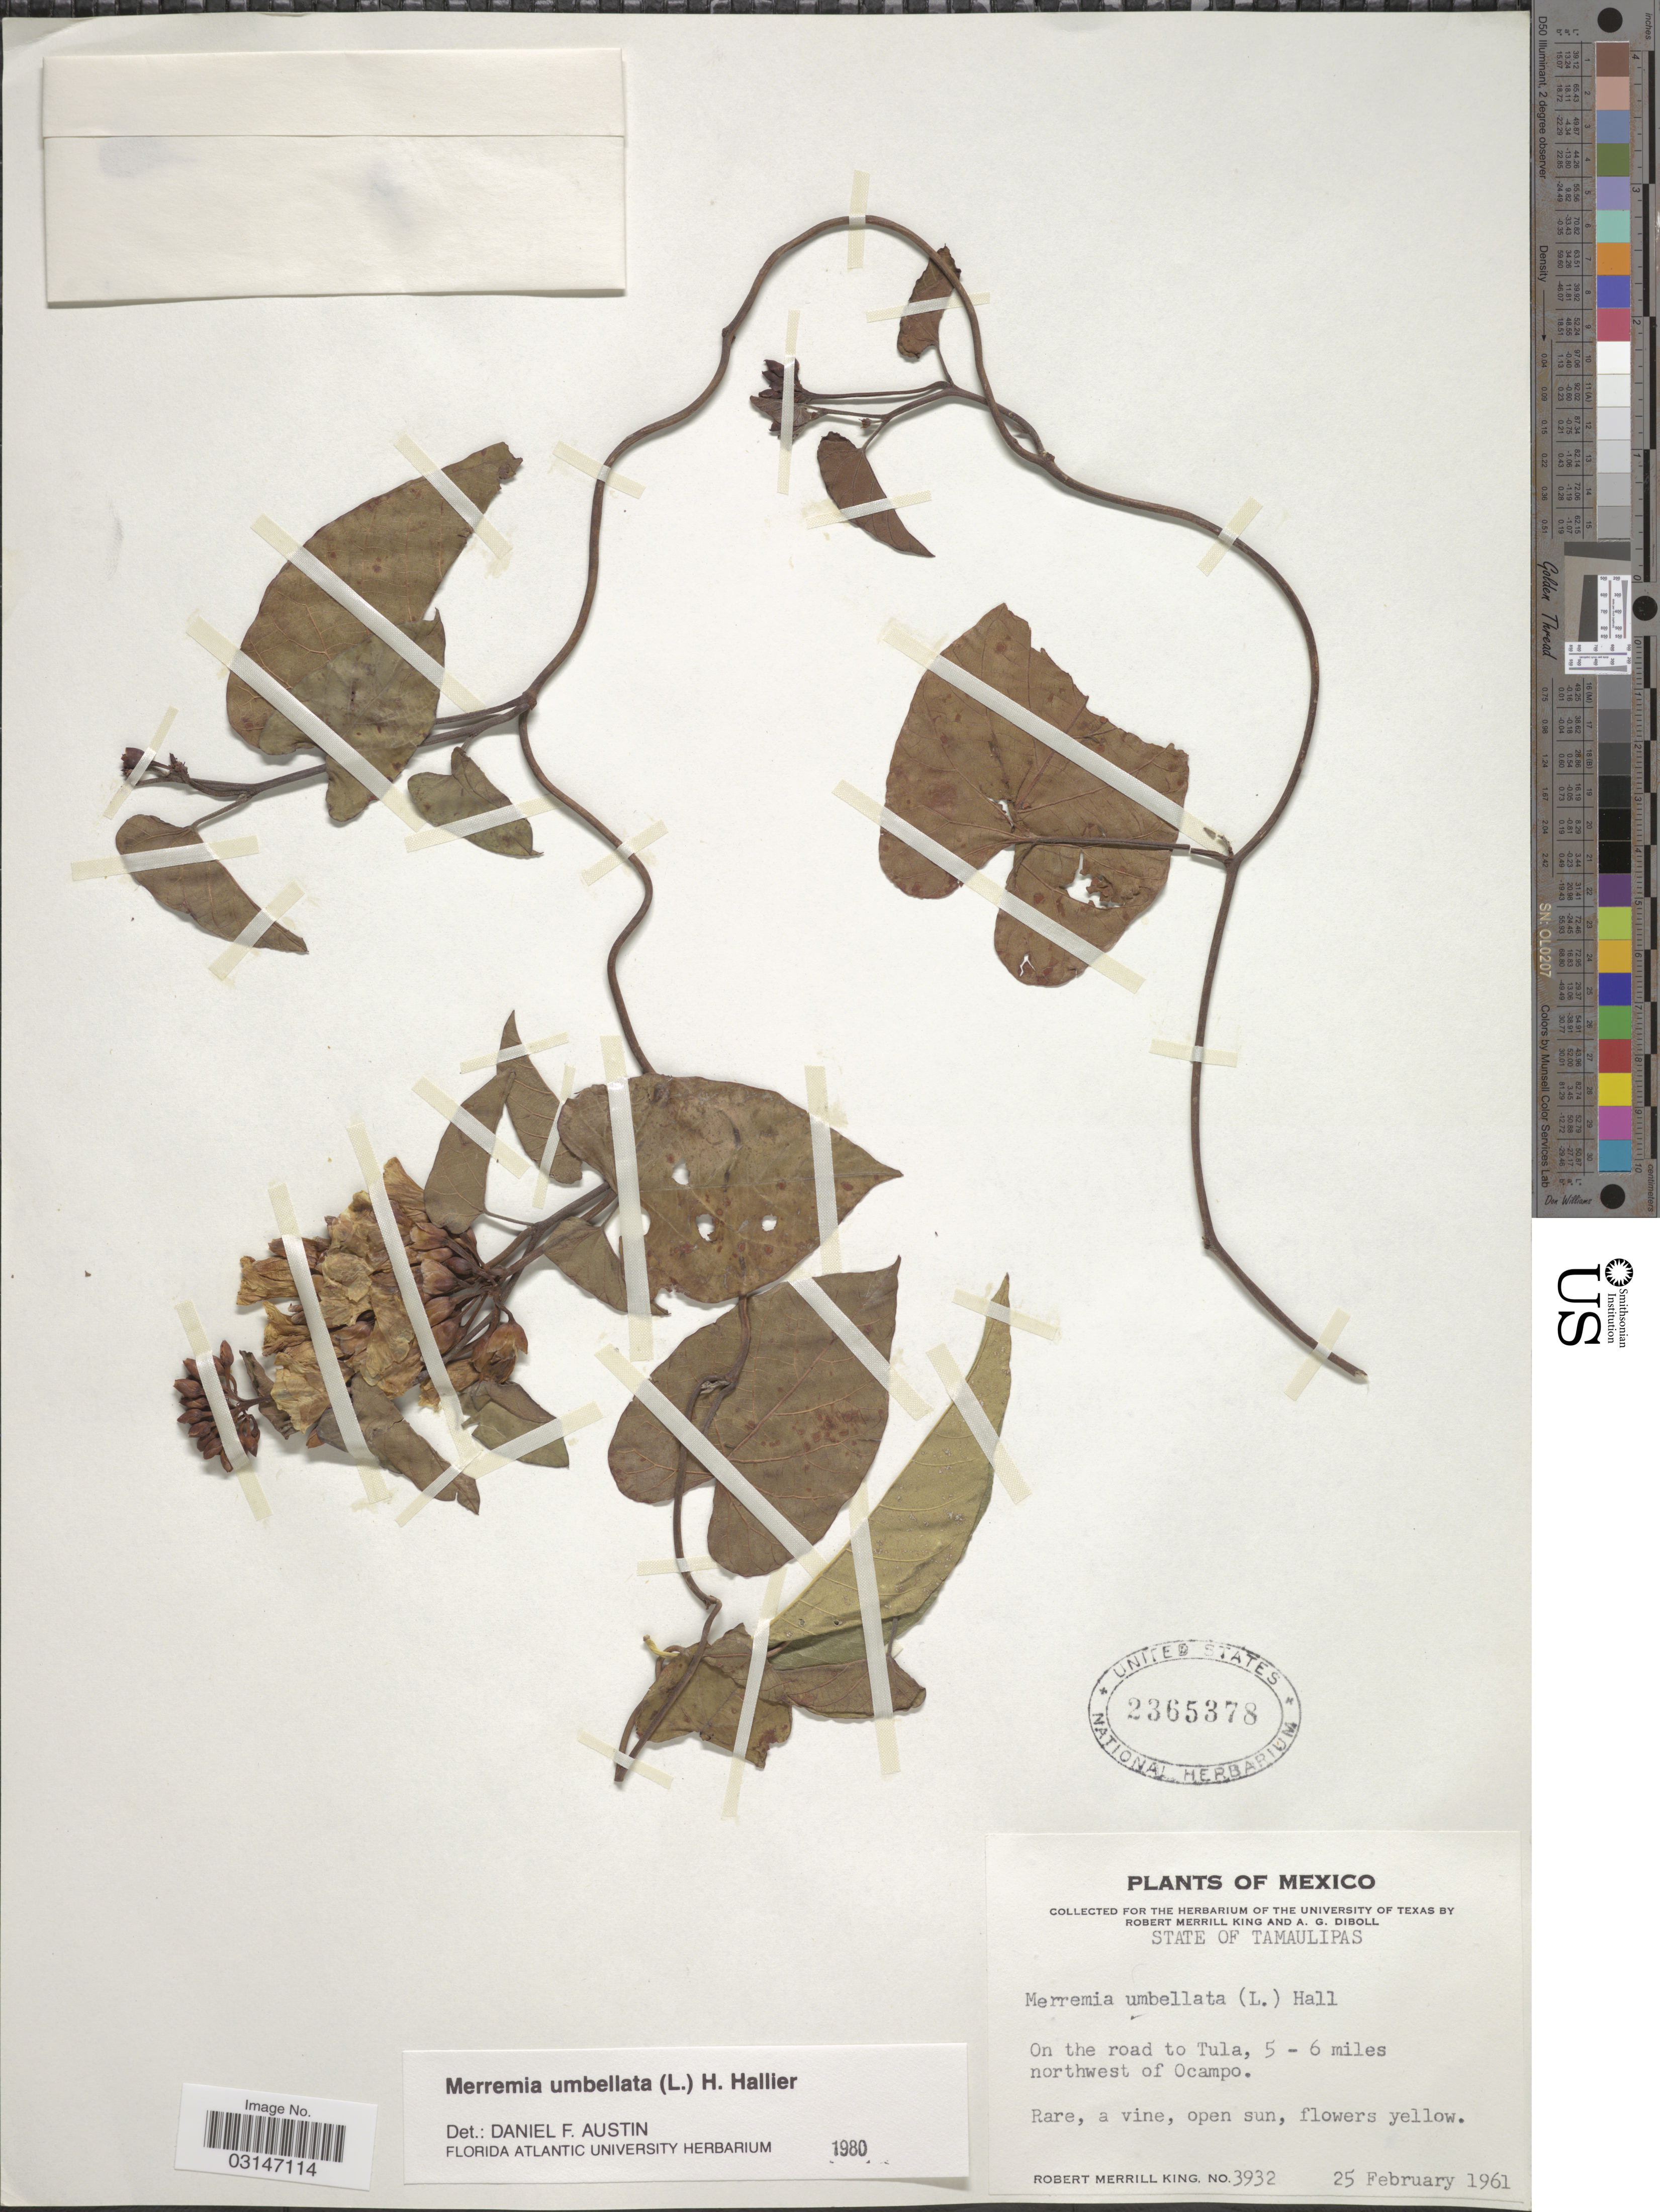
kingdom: Plantae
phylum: Tracheophyta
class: Magnoliopsida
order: Solanales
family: Convolvulaceae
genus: Camonea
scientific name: Camonea umbellata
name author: (L.) A. R. Simões & Staples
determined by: Strong, Mark T., (BOT), Smithsonian Institution - National Museum of Natural History (UNITED STATES)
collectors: R. M. King & A. Diboll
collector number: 3932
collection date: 1961-02-25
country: Mexico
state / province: Tamaulipas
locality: On the road to Tula, 5 - 6 miles northwest of Ocampo.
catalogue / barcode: US 2365378